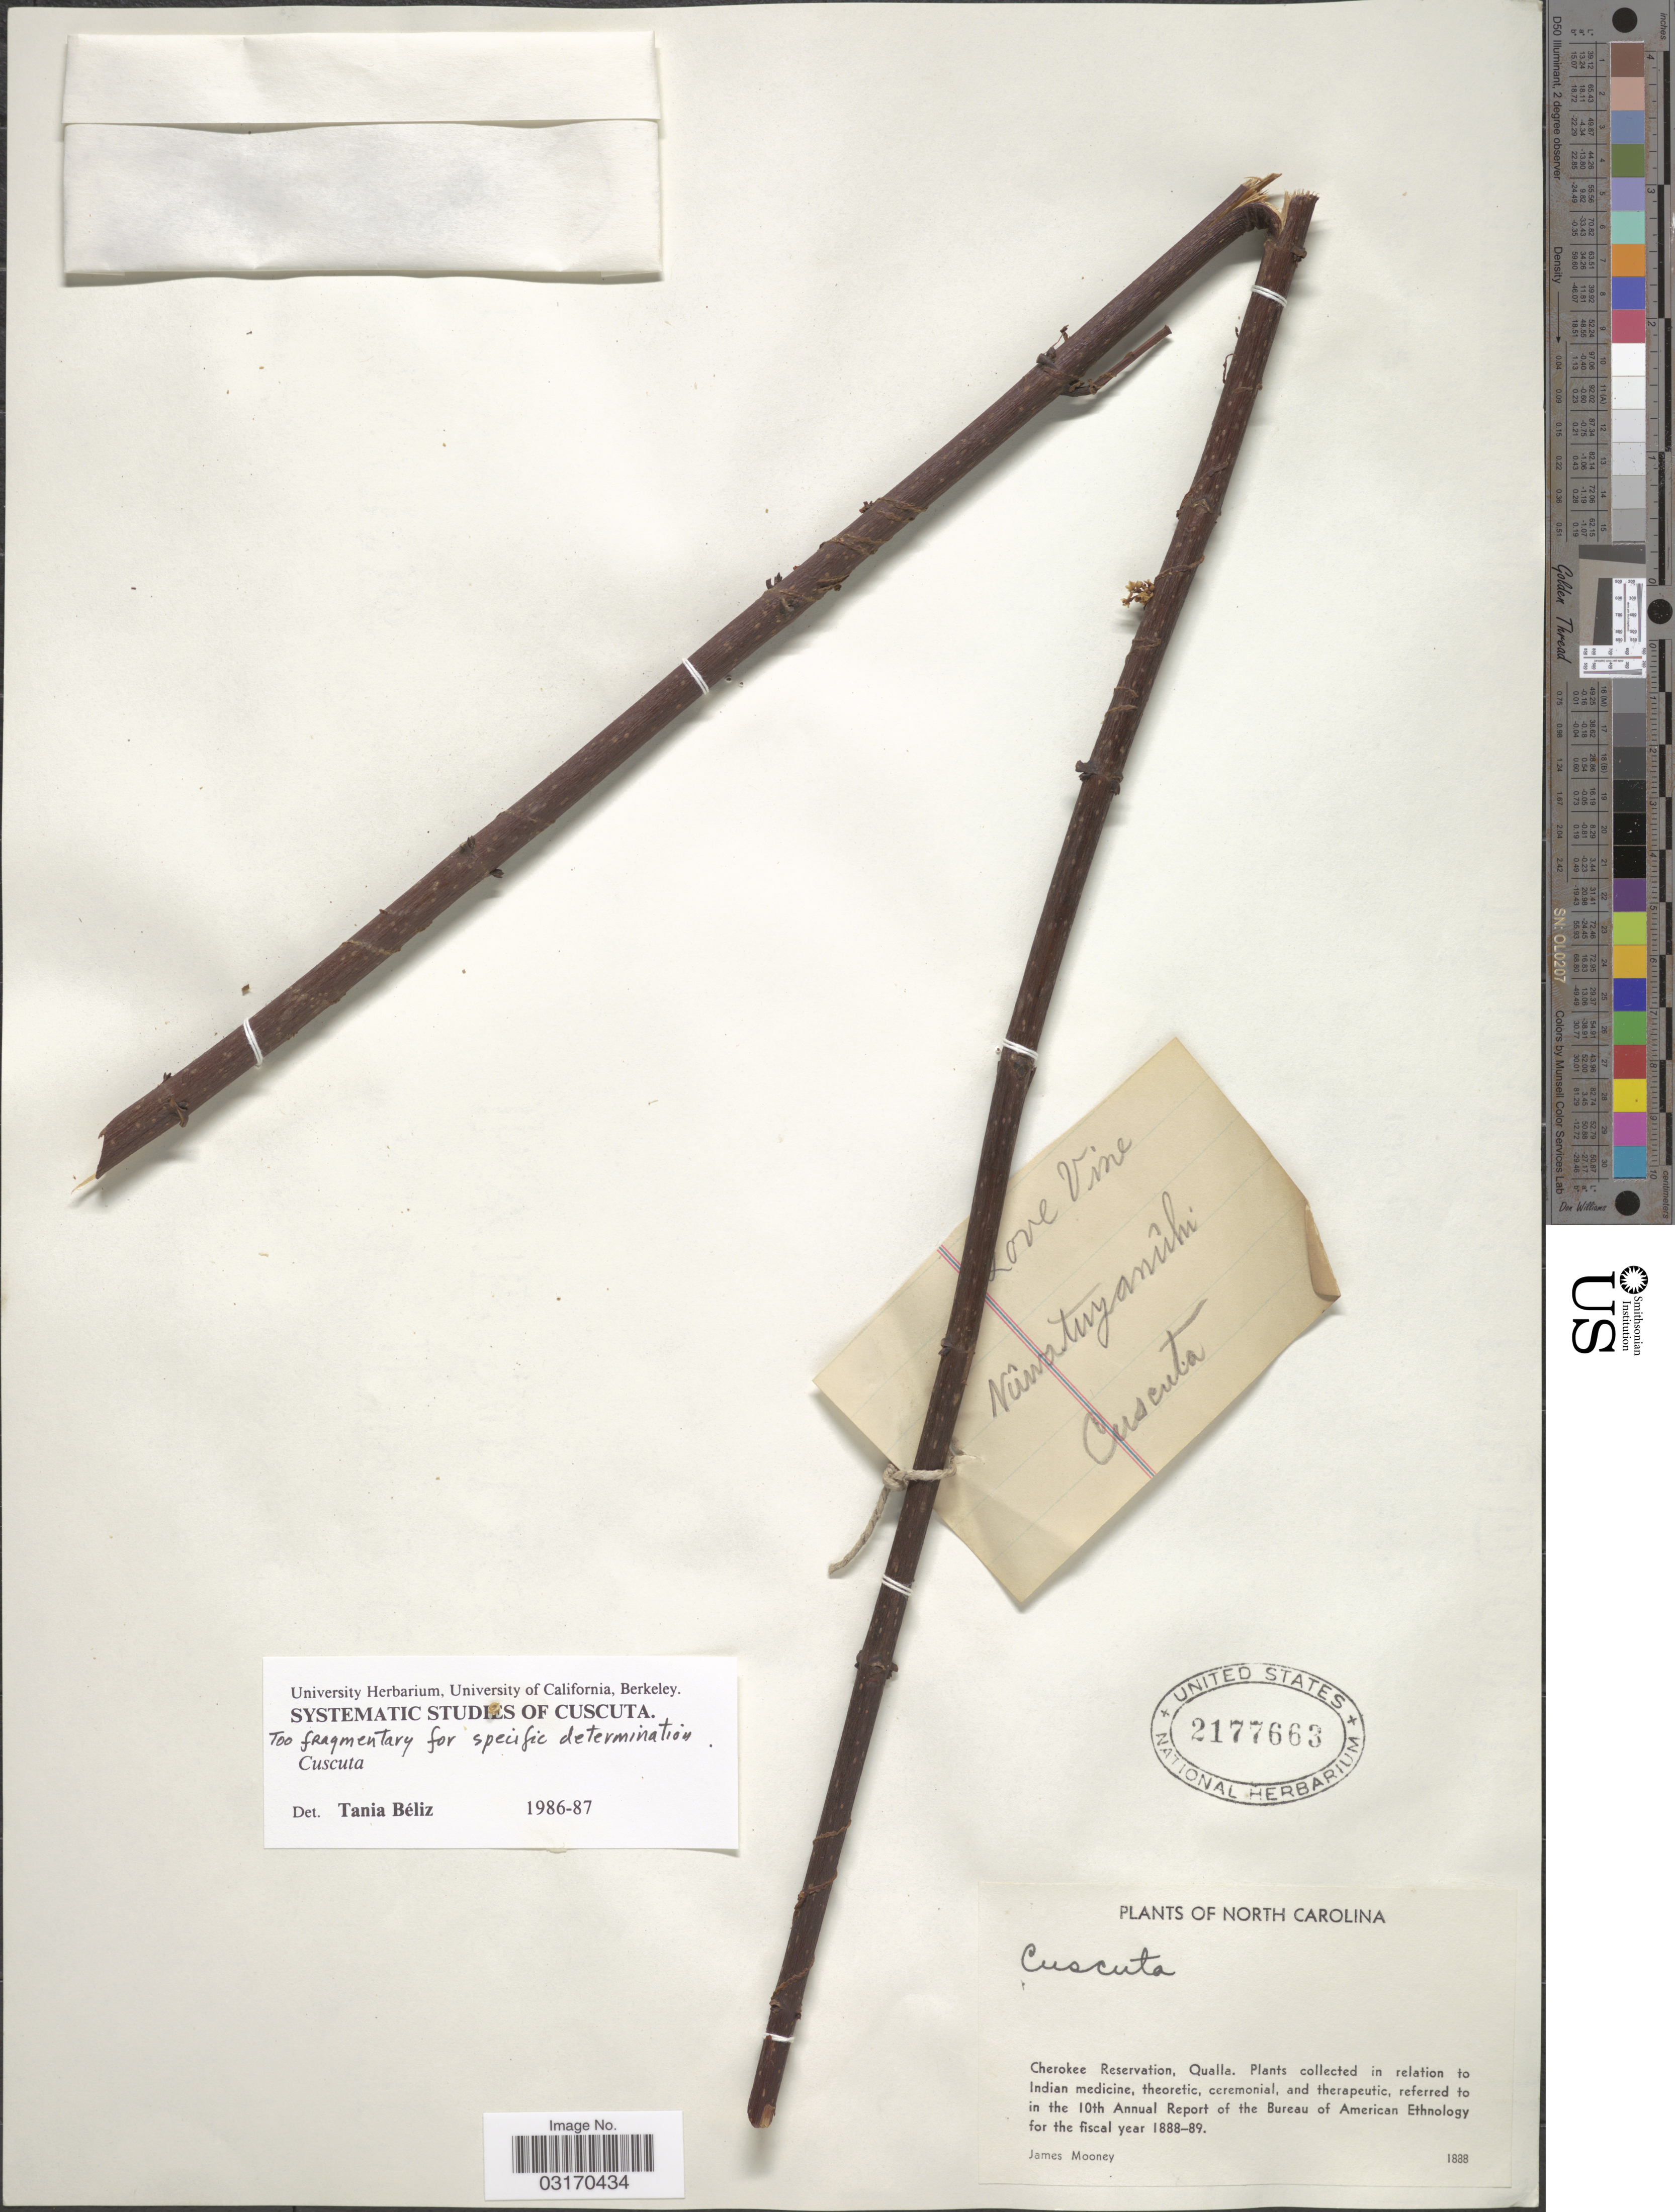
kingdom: Plantae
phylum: Tracheophyta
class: Magnoliopsida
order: Solanales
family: Convolvulaceae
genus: Cuscuta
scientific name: Cuscuta sp.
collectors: J. Mooney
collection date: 1888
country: United States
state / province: North Carolina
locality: Cherokee Reservation, Qualla.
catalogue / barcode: US 2177663